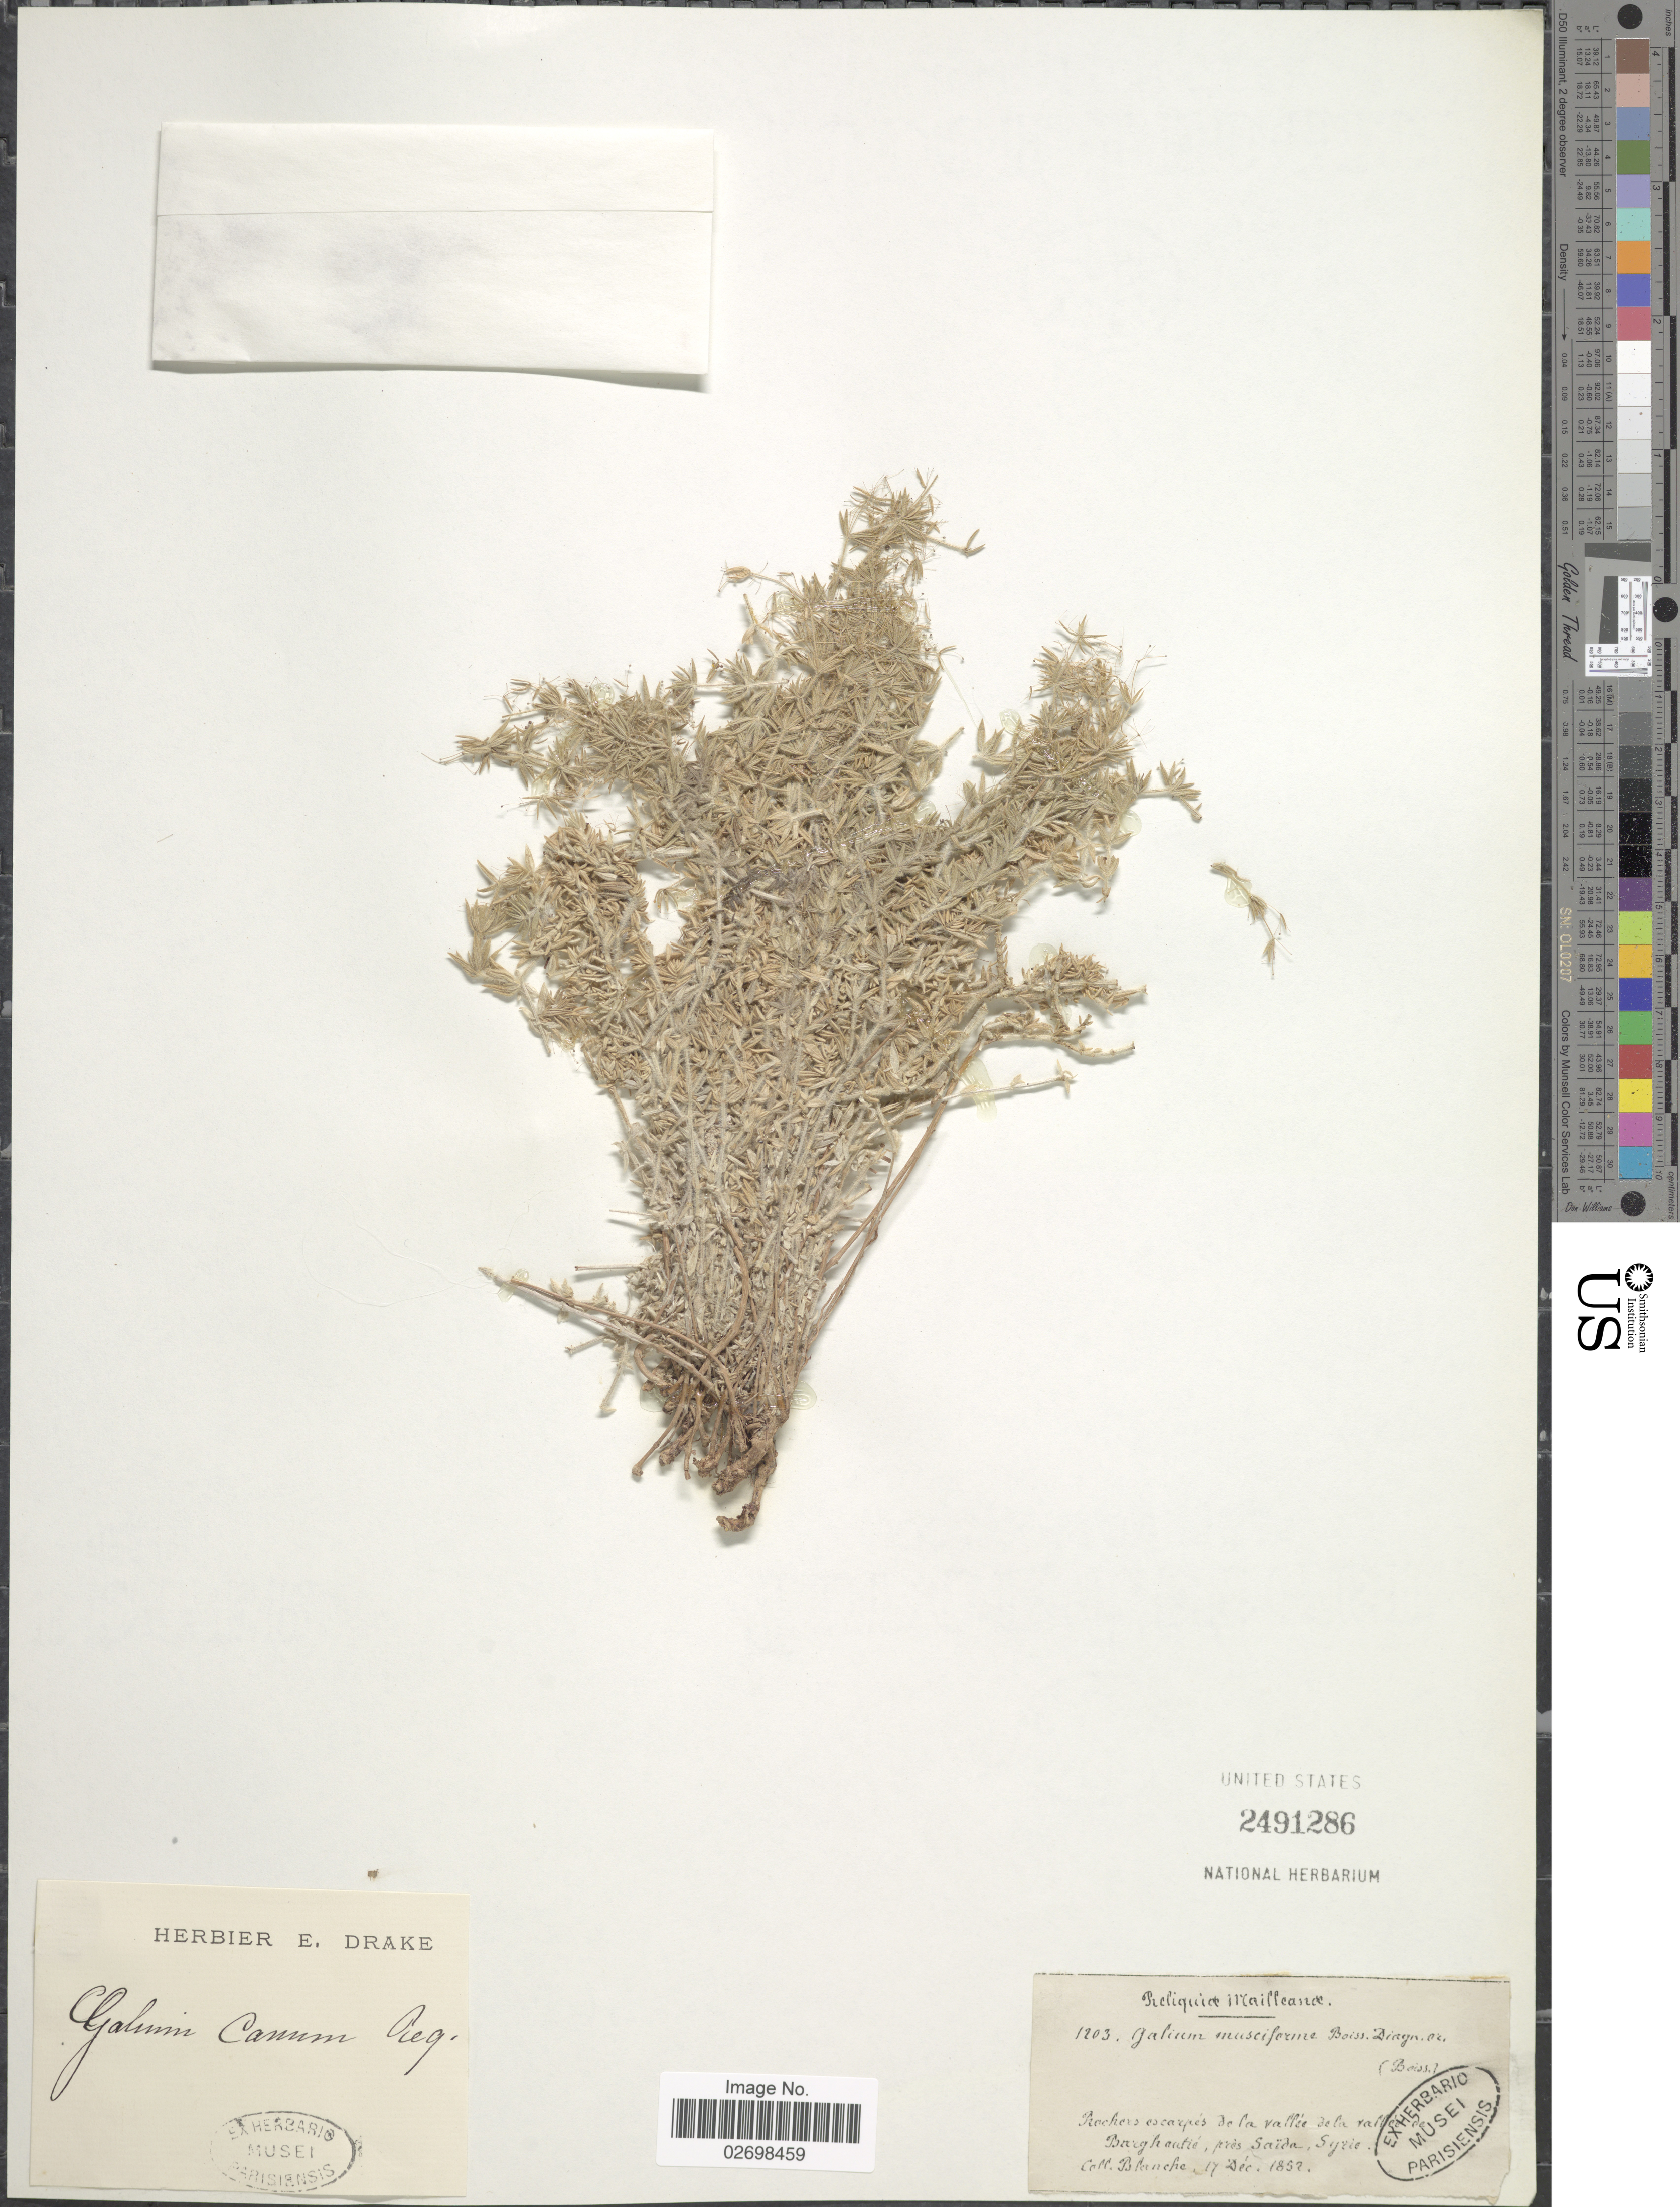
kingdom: Plantae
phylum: Tracheophyta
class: Magnoliopsida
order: Gentianales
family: Rubiaceae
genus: Galium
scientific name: Galium canum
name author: Req. ex DC.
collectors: -. Blanche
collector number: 1203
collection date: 1852-12-17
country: Syria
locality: Rochers escarpes de la vallee de la vallee de Boughaute, pres Saida [interpreted]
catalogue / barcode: US 2491286